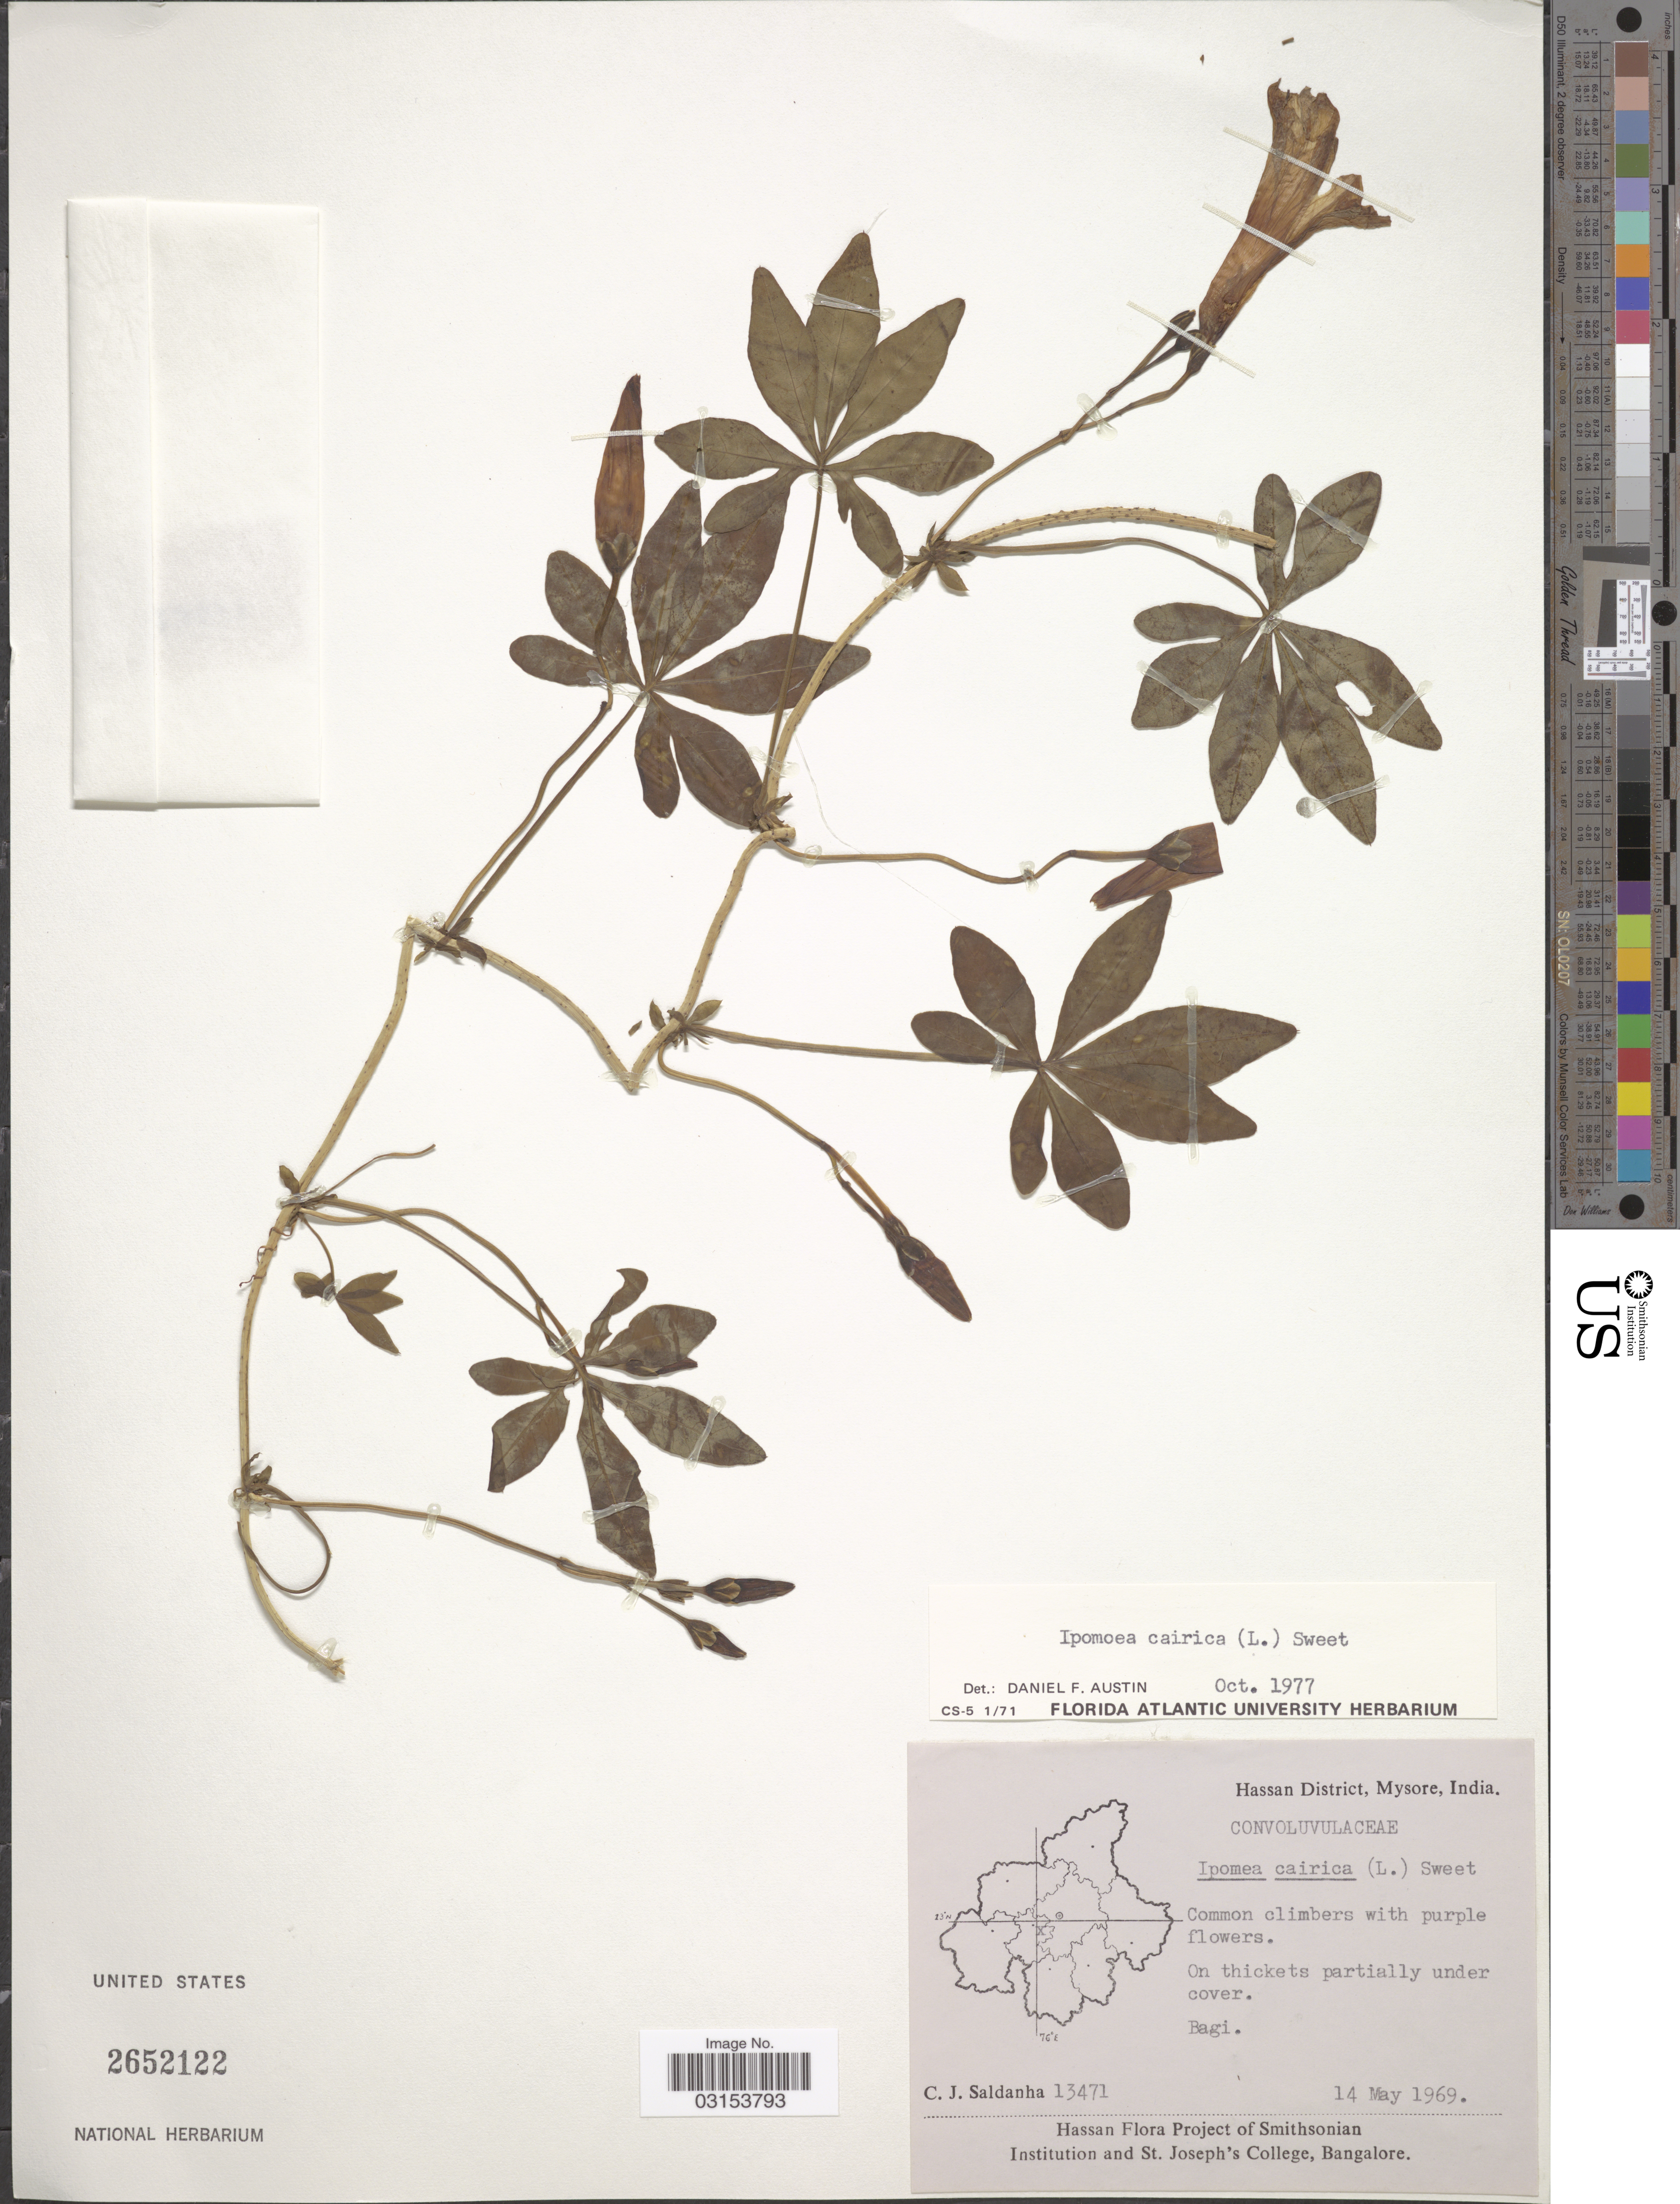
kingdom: Plantae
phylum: Tracheophyta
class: Magnoliopsida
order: Solanales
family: Convolvulaceae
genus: Ipomoea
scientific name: Ipomoea cairica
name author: (L.) Sweet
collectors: C. J. Saldanha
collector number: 13471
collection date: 1969-05-14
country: India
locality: Hassan District, Mysore. Bagi.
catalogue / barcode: US 2652122